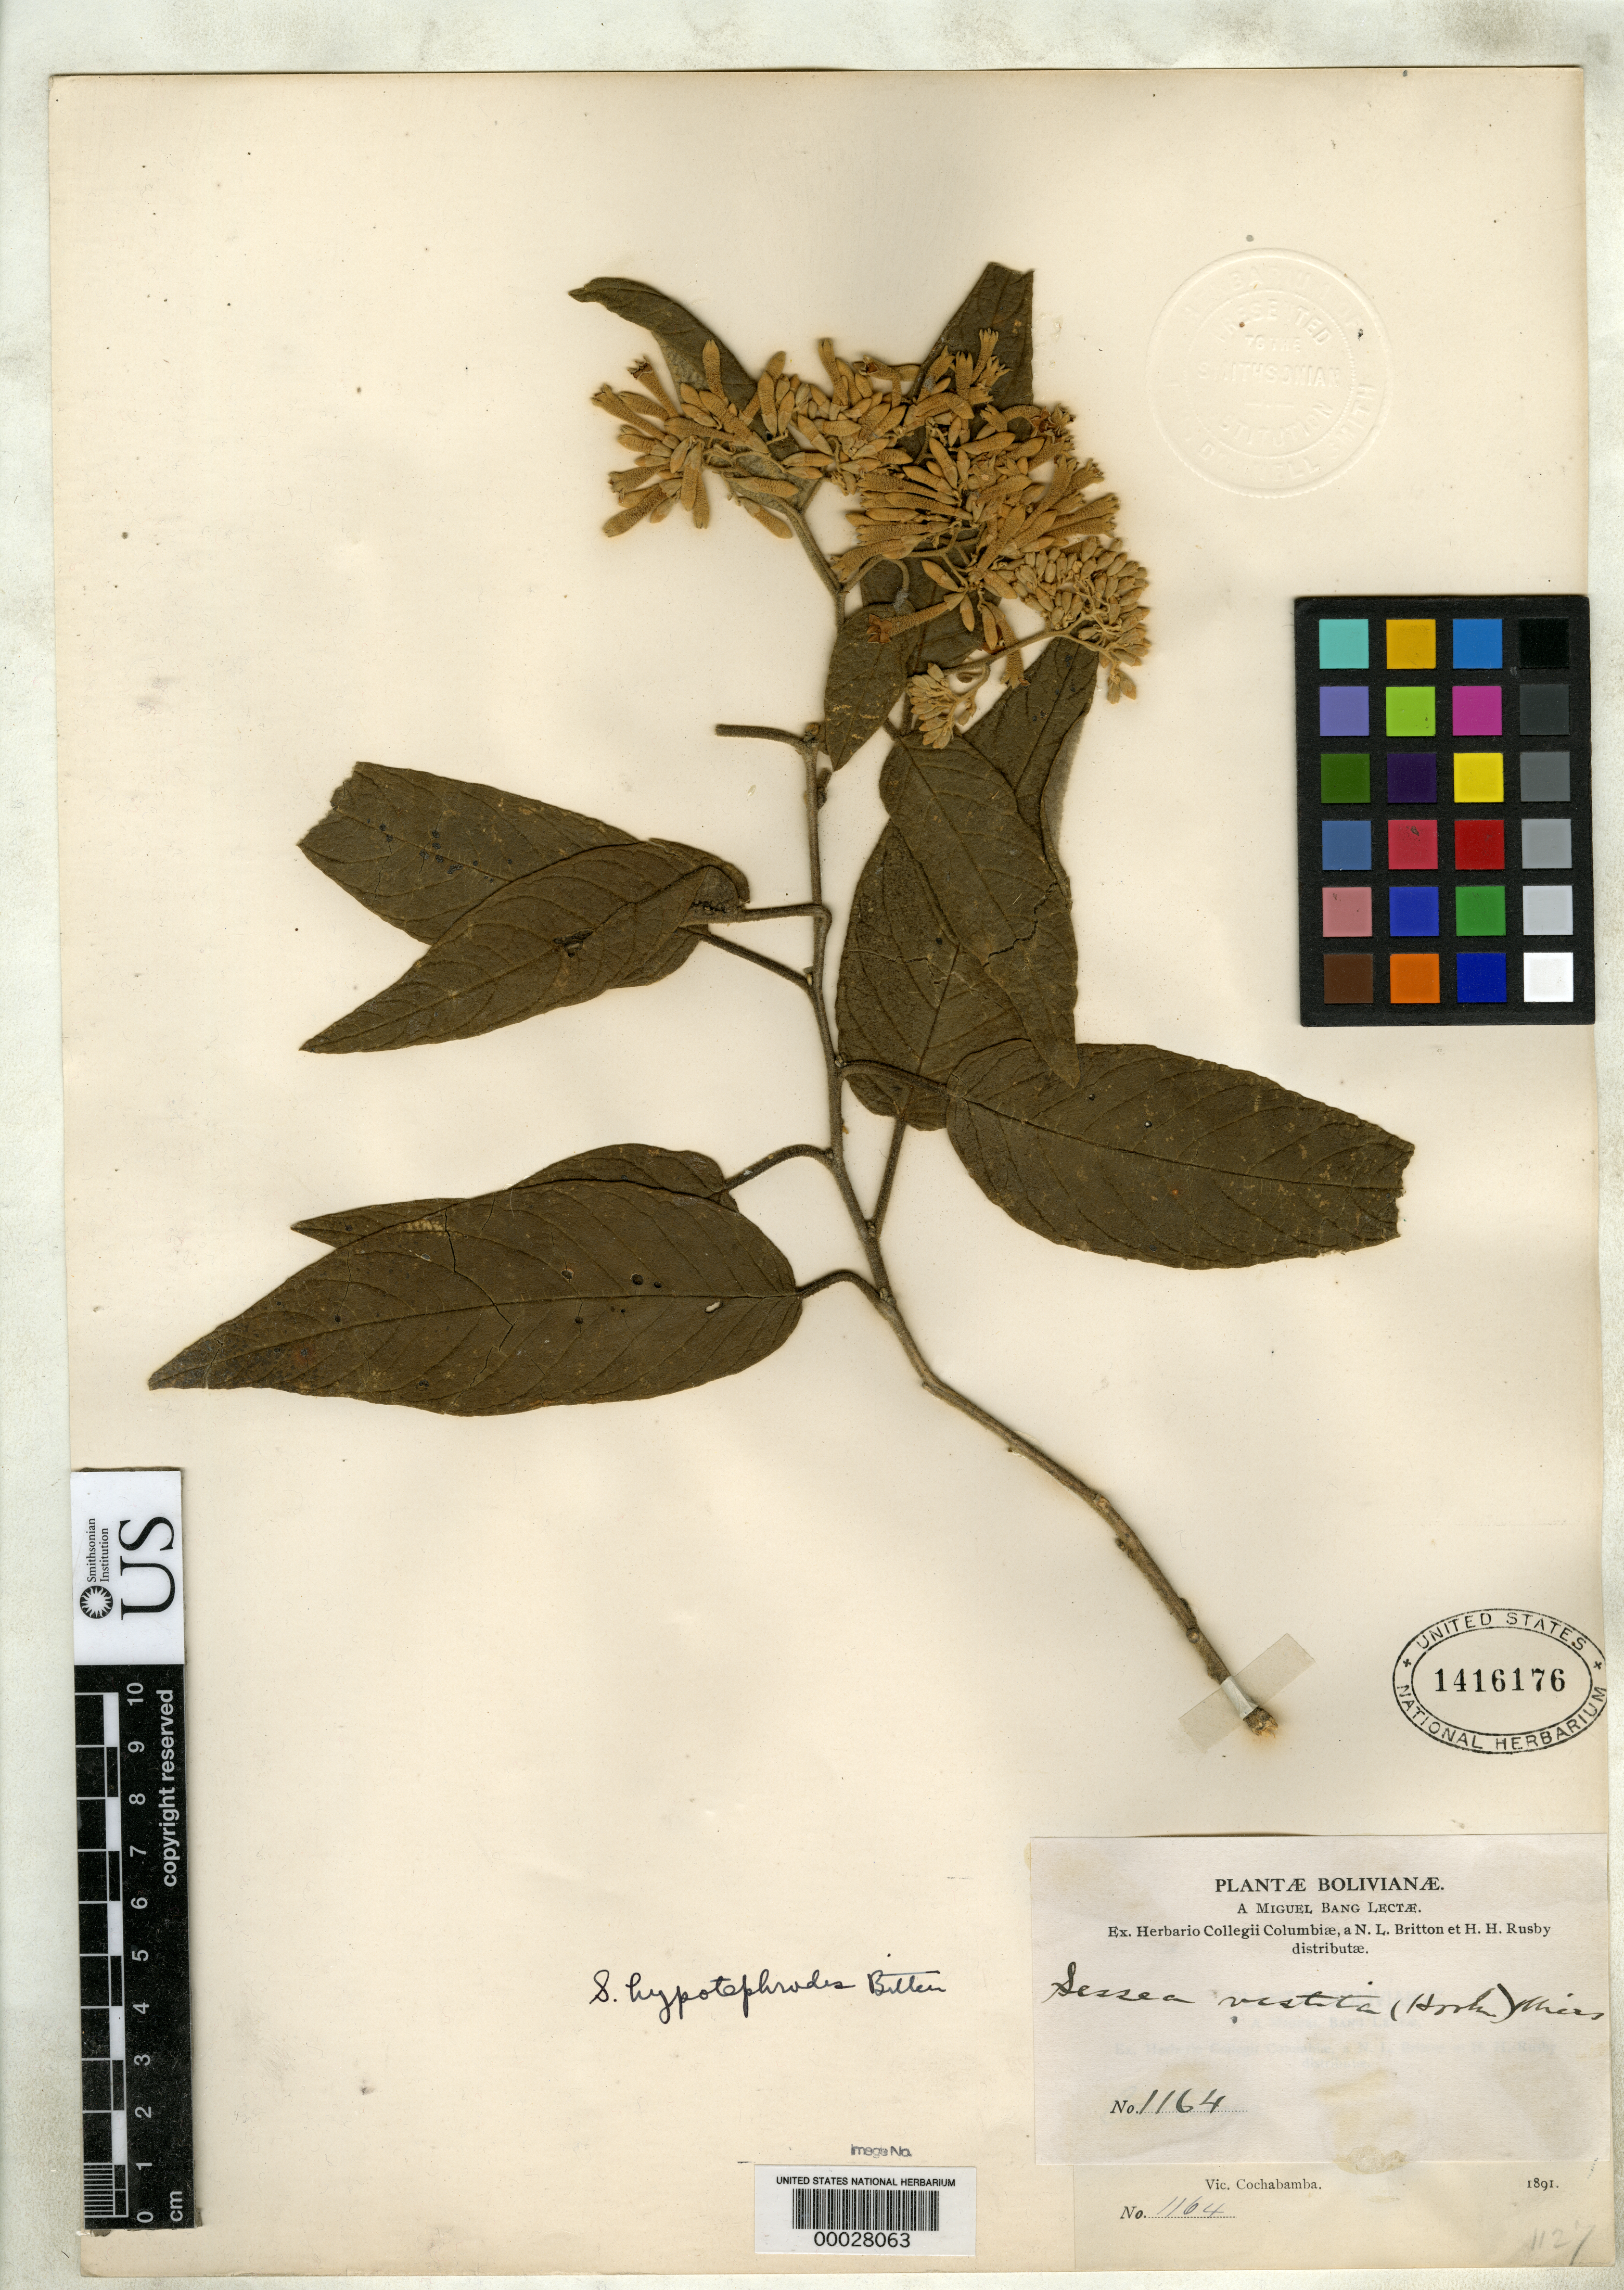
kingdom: Plantae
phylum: Tracheophyta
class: Magnoliopsida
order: Solanales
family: Solanaceae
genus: Sessea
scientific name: Sessea hypotephrodes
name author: Bitter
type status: Isotype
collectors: M. Bang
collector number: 1164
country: Bolivia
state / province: Cochabamba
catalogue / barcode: US 1416176